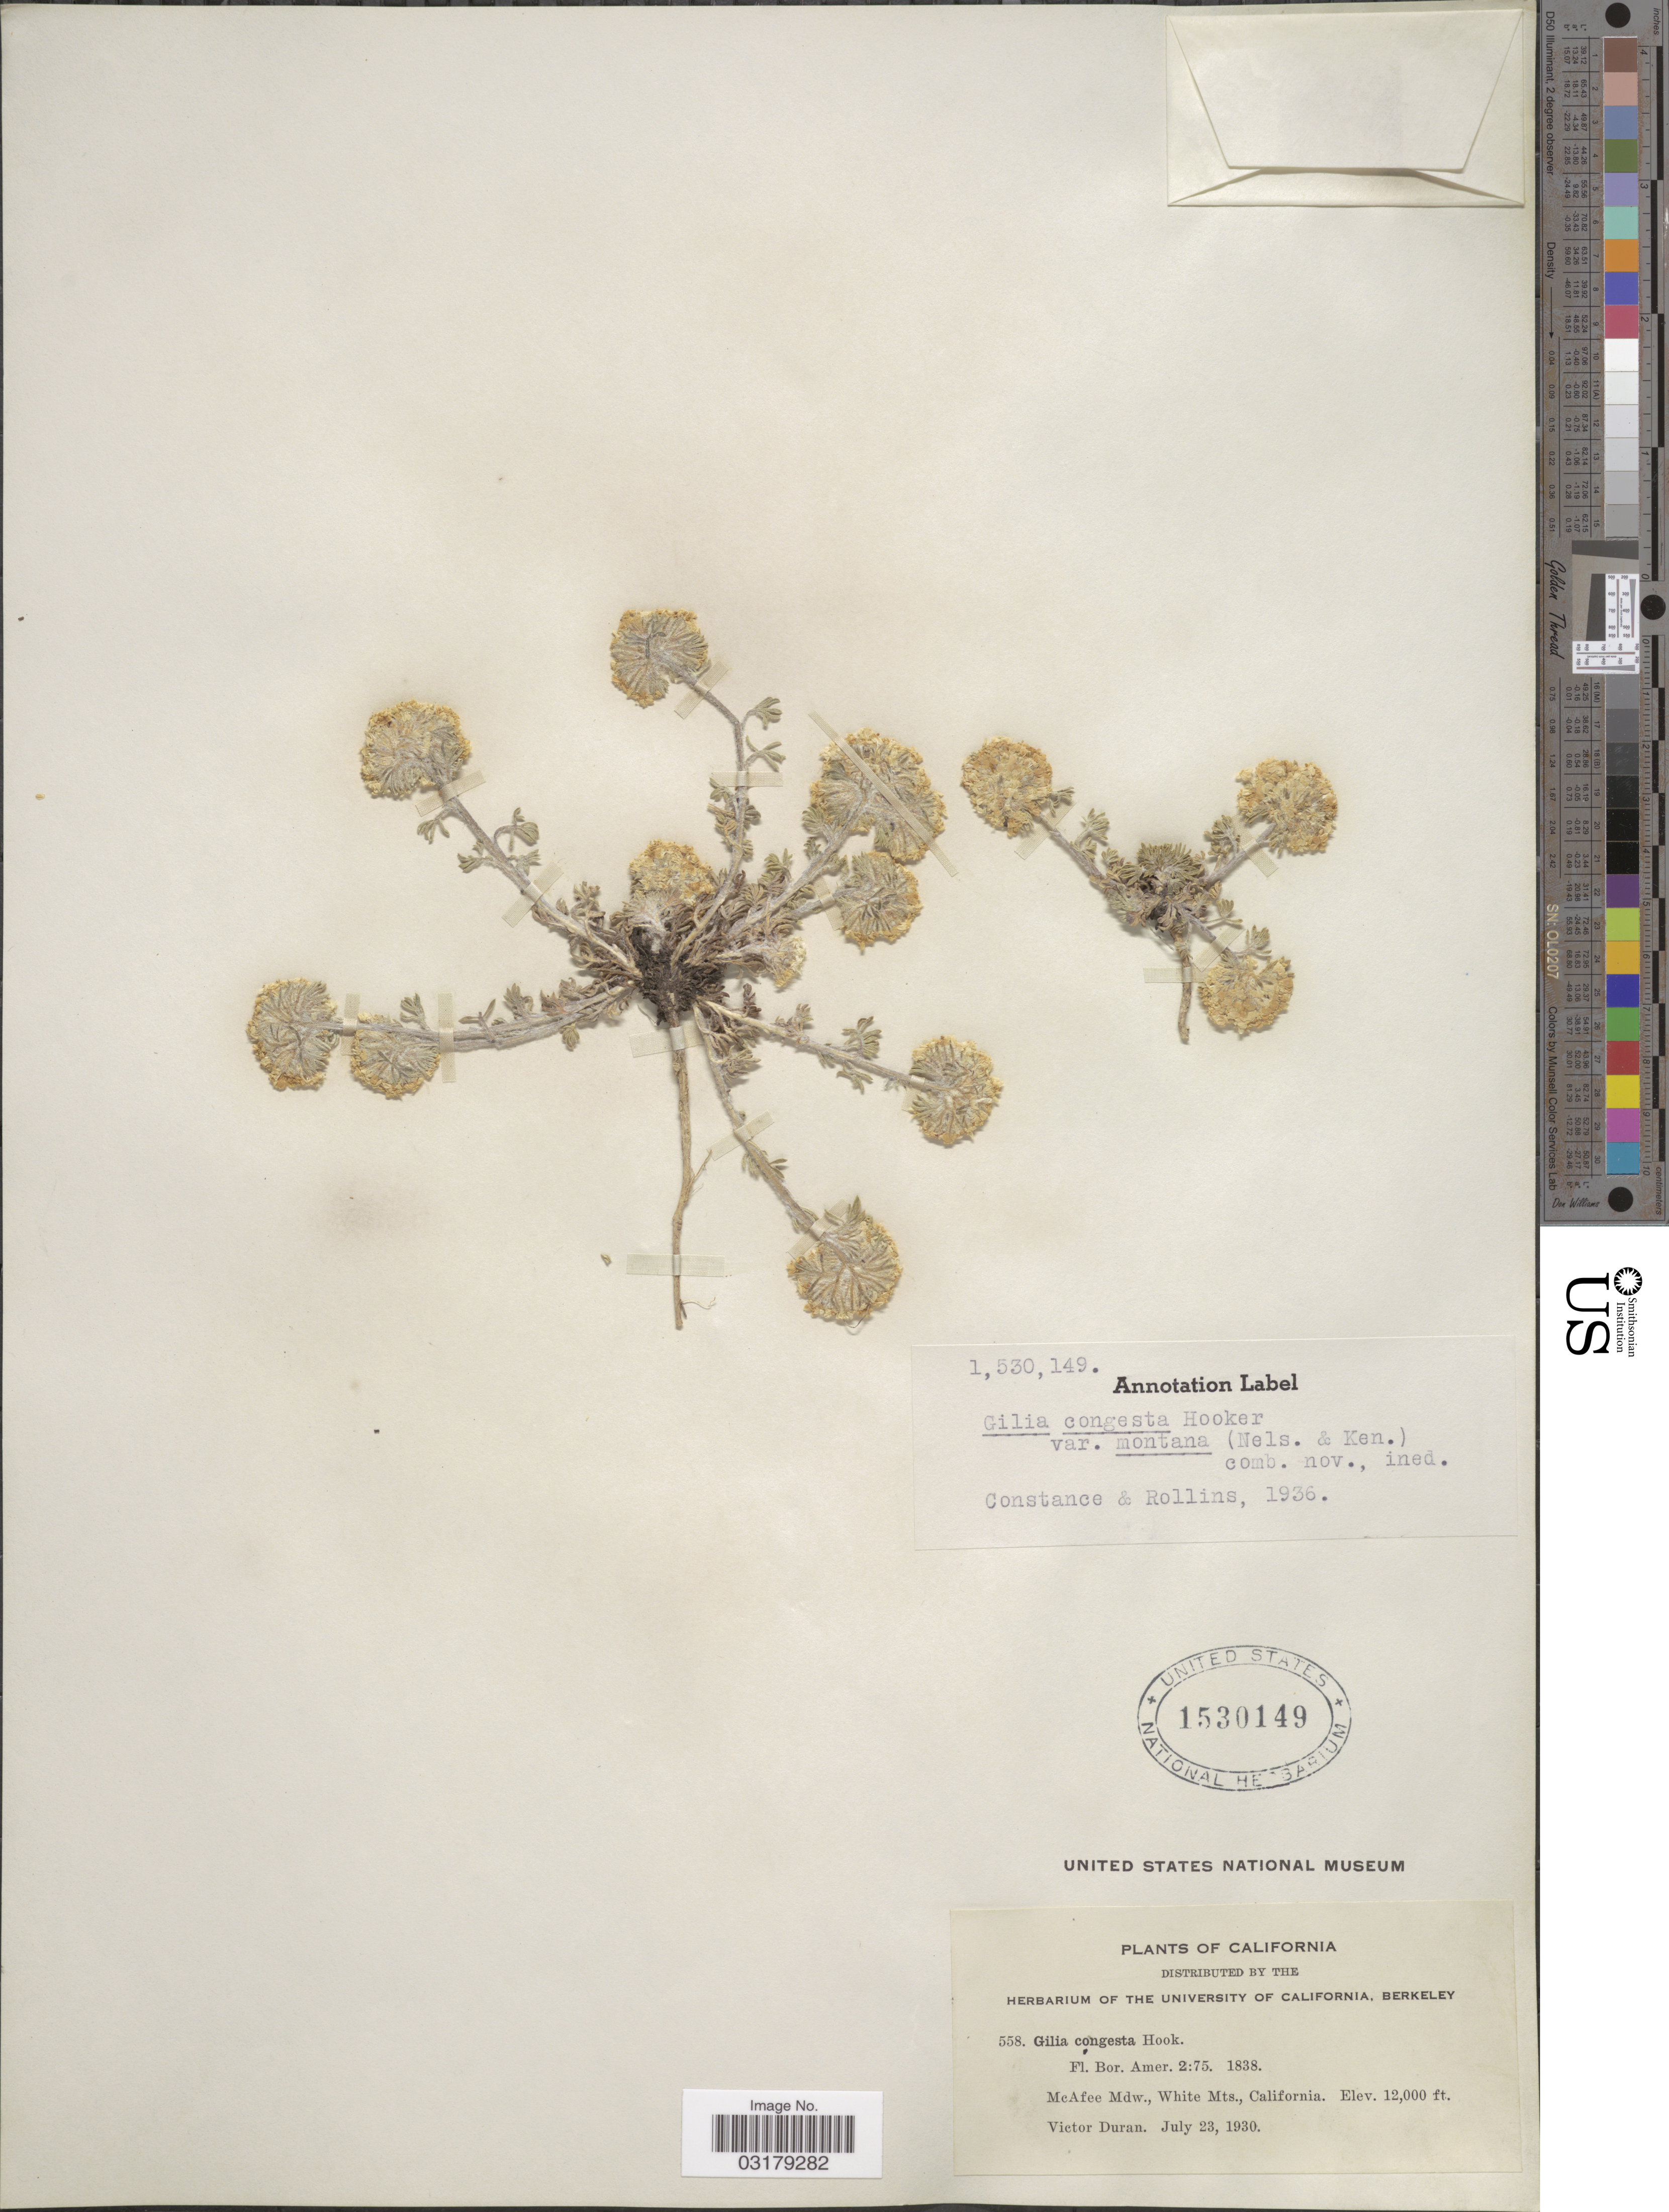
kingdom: Plantae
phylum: Tracheophyta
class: Magnoliopsida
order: Ericales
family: Polemoniaceae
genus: Ipomopsis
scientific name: Ipomopsis congesta var. montana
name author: (Constance & Rollins) Reveal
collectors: V. Duran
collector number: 558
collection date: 1930-07-23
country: United States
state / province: California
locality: McAfee Mdw., White Mts., California.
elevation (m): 3658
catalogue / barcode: US 1530149